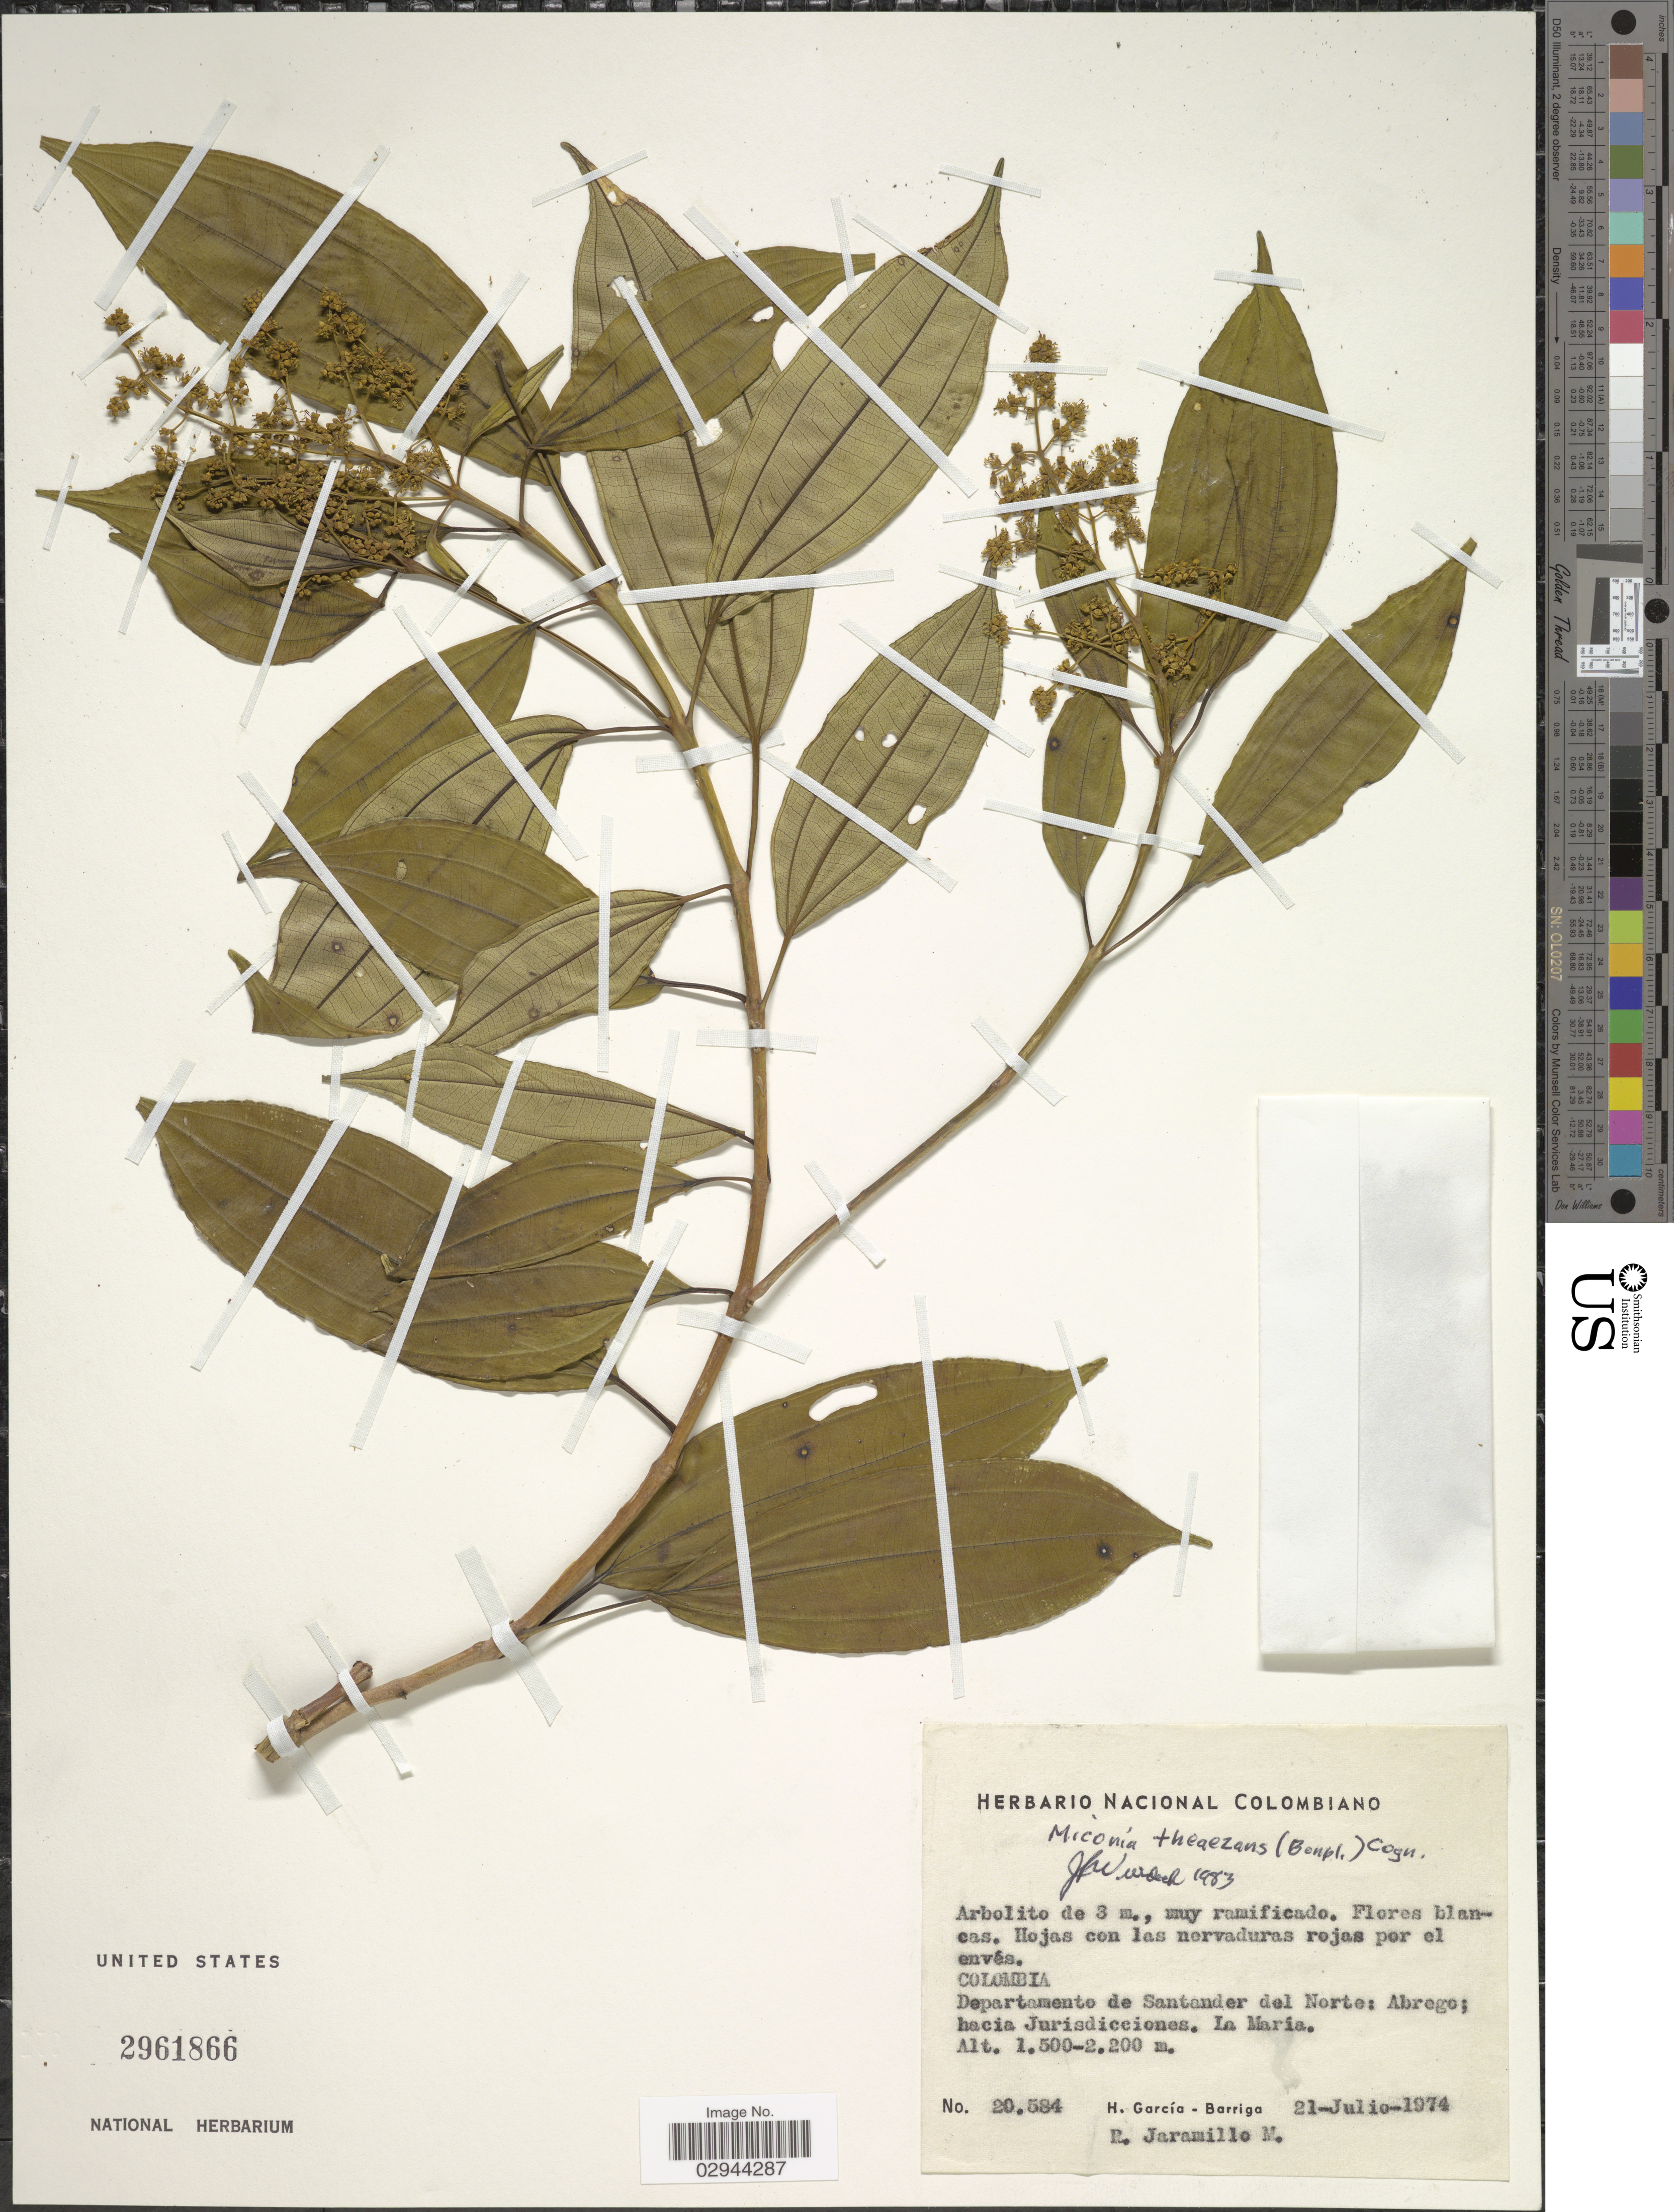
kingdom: Plantae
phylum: Tracheophyta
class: Magnoliopsida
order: Myrtales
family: Melastomataceae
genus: Miconia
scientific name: Miconia theizans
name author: (Bonpl.) Cogn.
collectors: H. García Barriga & R. Jaramillo M.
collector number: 20584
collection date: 1974-07-21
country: Colombia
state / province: Norte de Santander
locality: Departamento de Santander del Norte, Abrego, hacia Jurisdicciones, La María.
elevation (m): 1500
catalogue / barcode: US 2961866